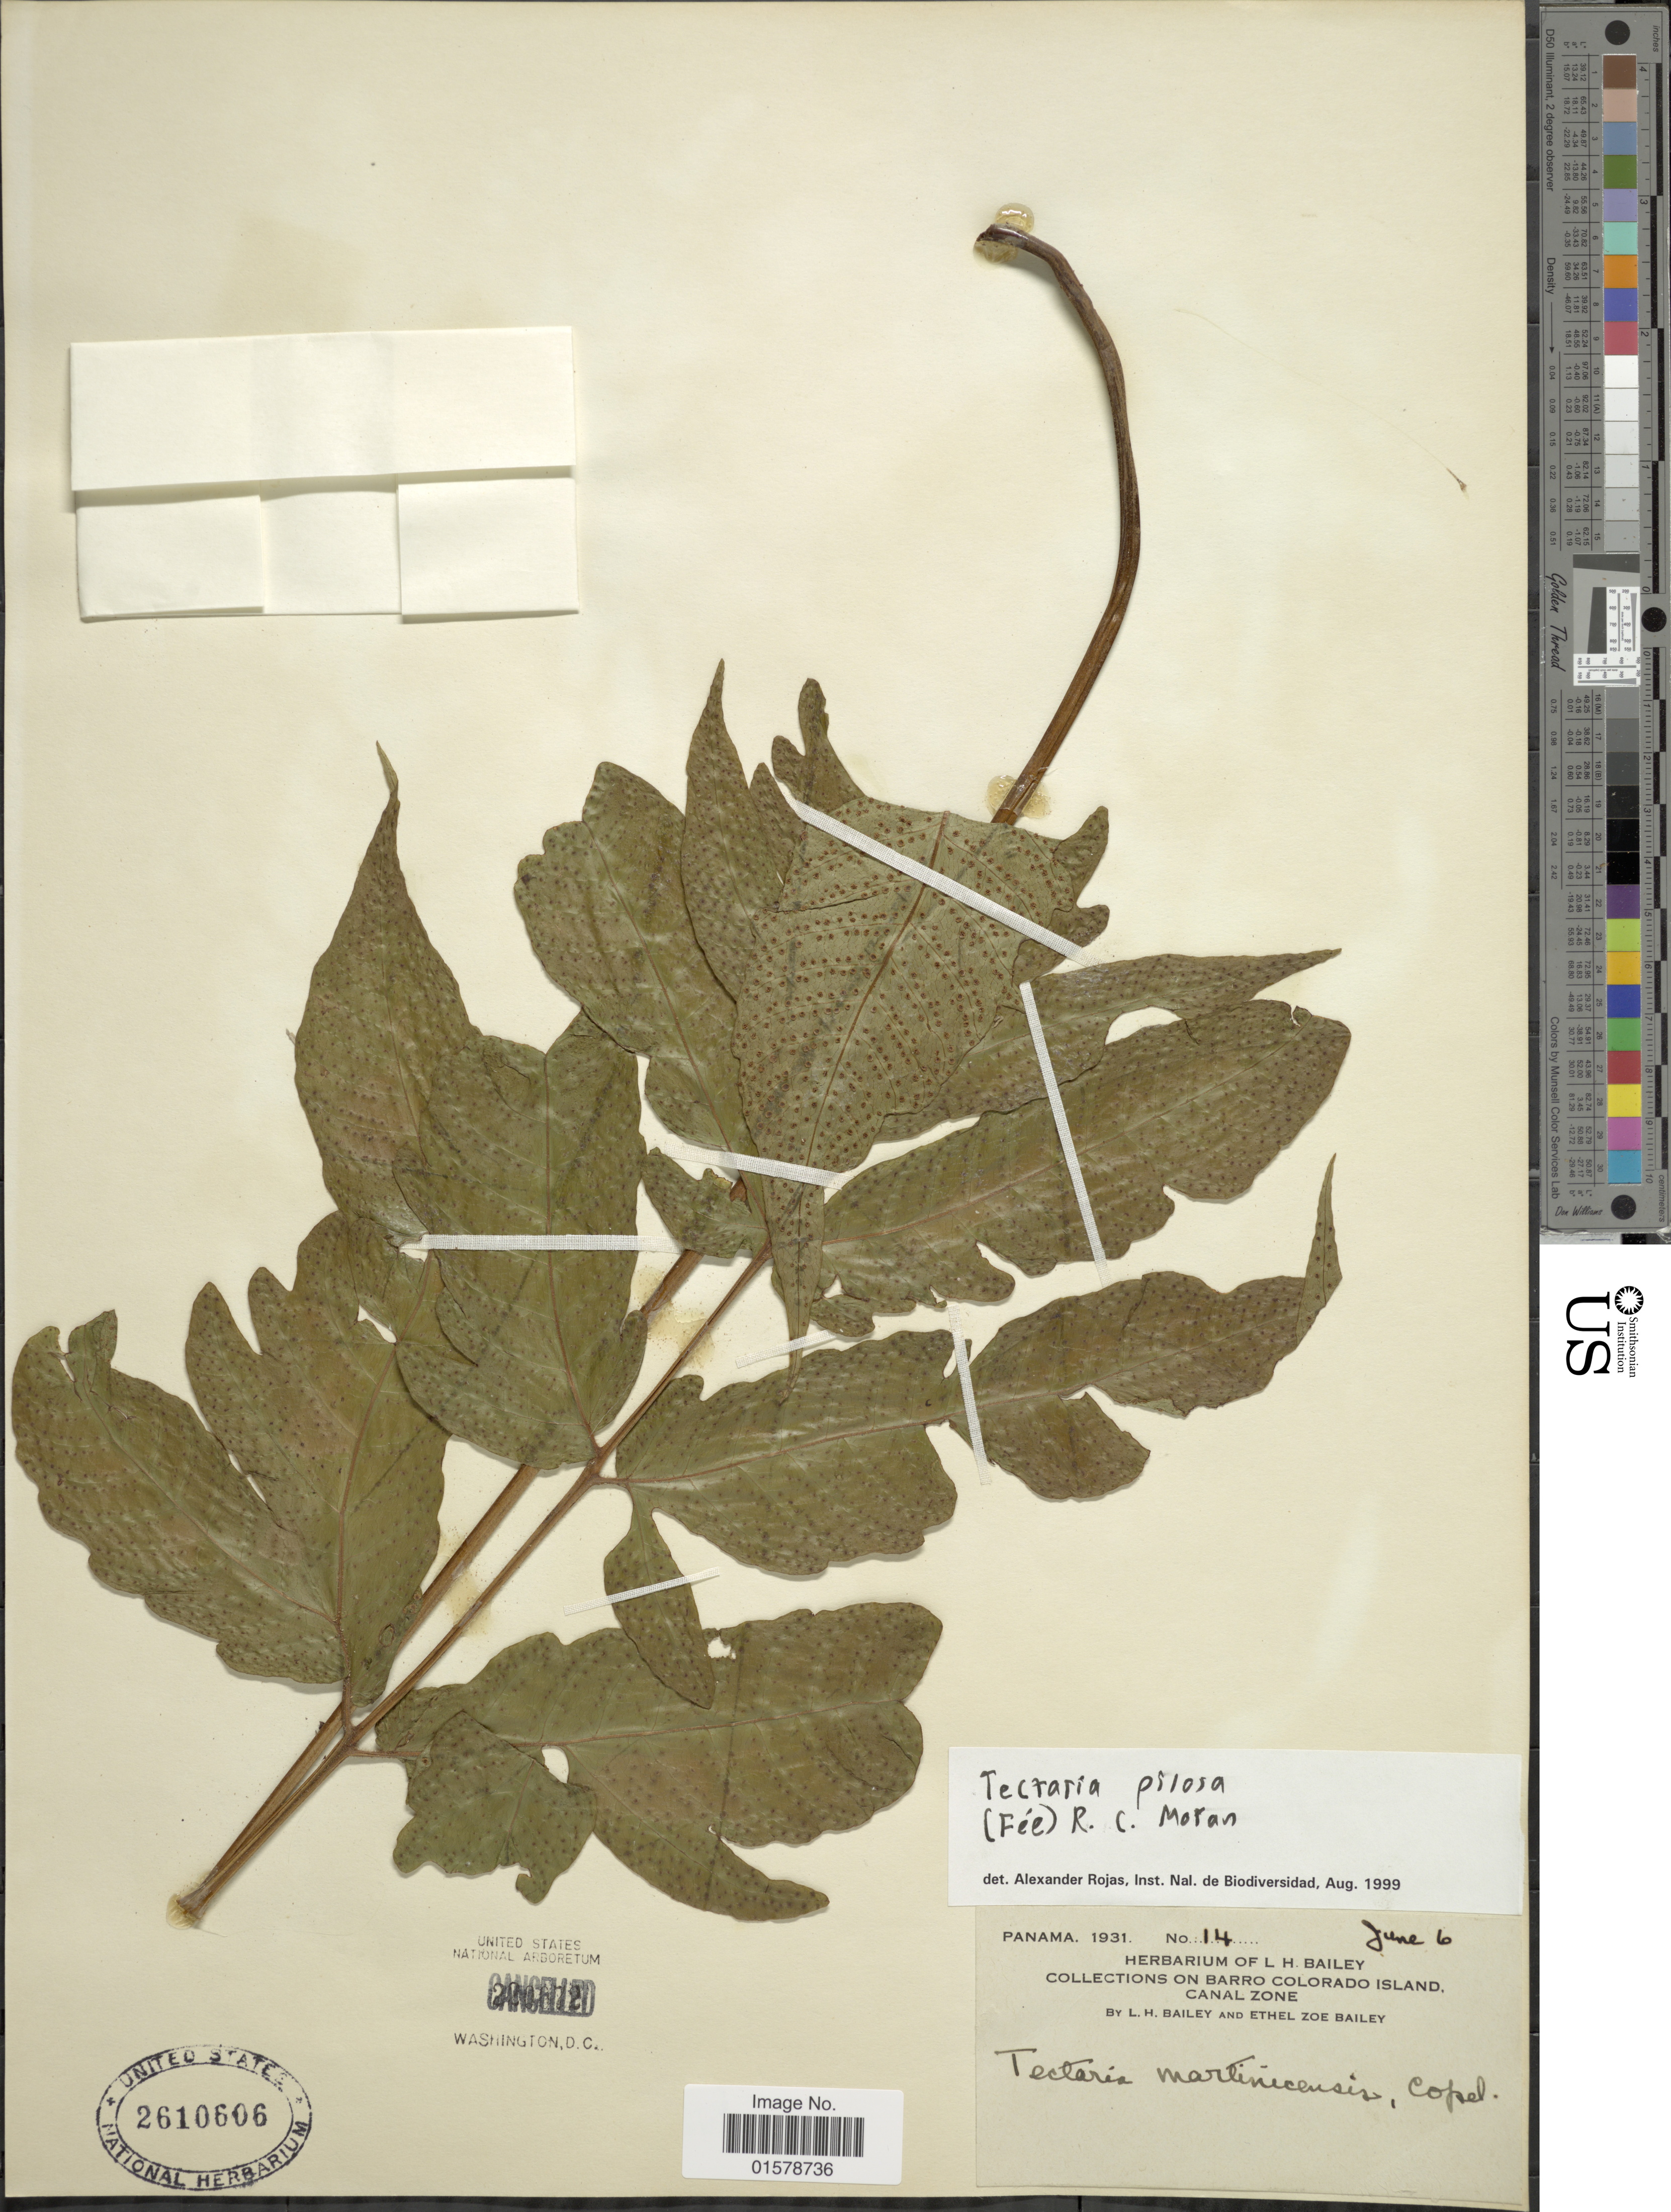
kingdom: Plantae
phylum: Tracheophyta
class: Polypodiopsida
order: Polypodiales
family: Tectariaceae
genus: Tectaria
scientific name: Tectaria pilosa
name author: (Fée) Maxon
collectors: L. H. Bailey & E. Z. Bailey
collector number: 14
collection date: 1931-06-06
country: Panama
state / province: Panamá Oeste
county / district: Canal Zone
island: Barro Colorado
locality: Collections on Barro Colorado Island, Canal Zone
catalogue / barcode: US 2610606